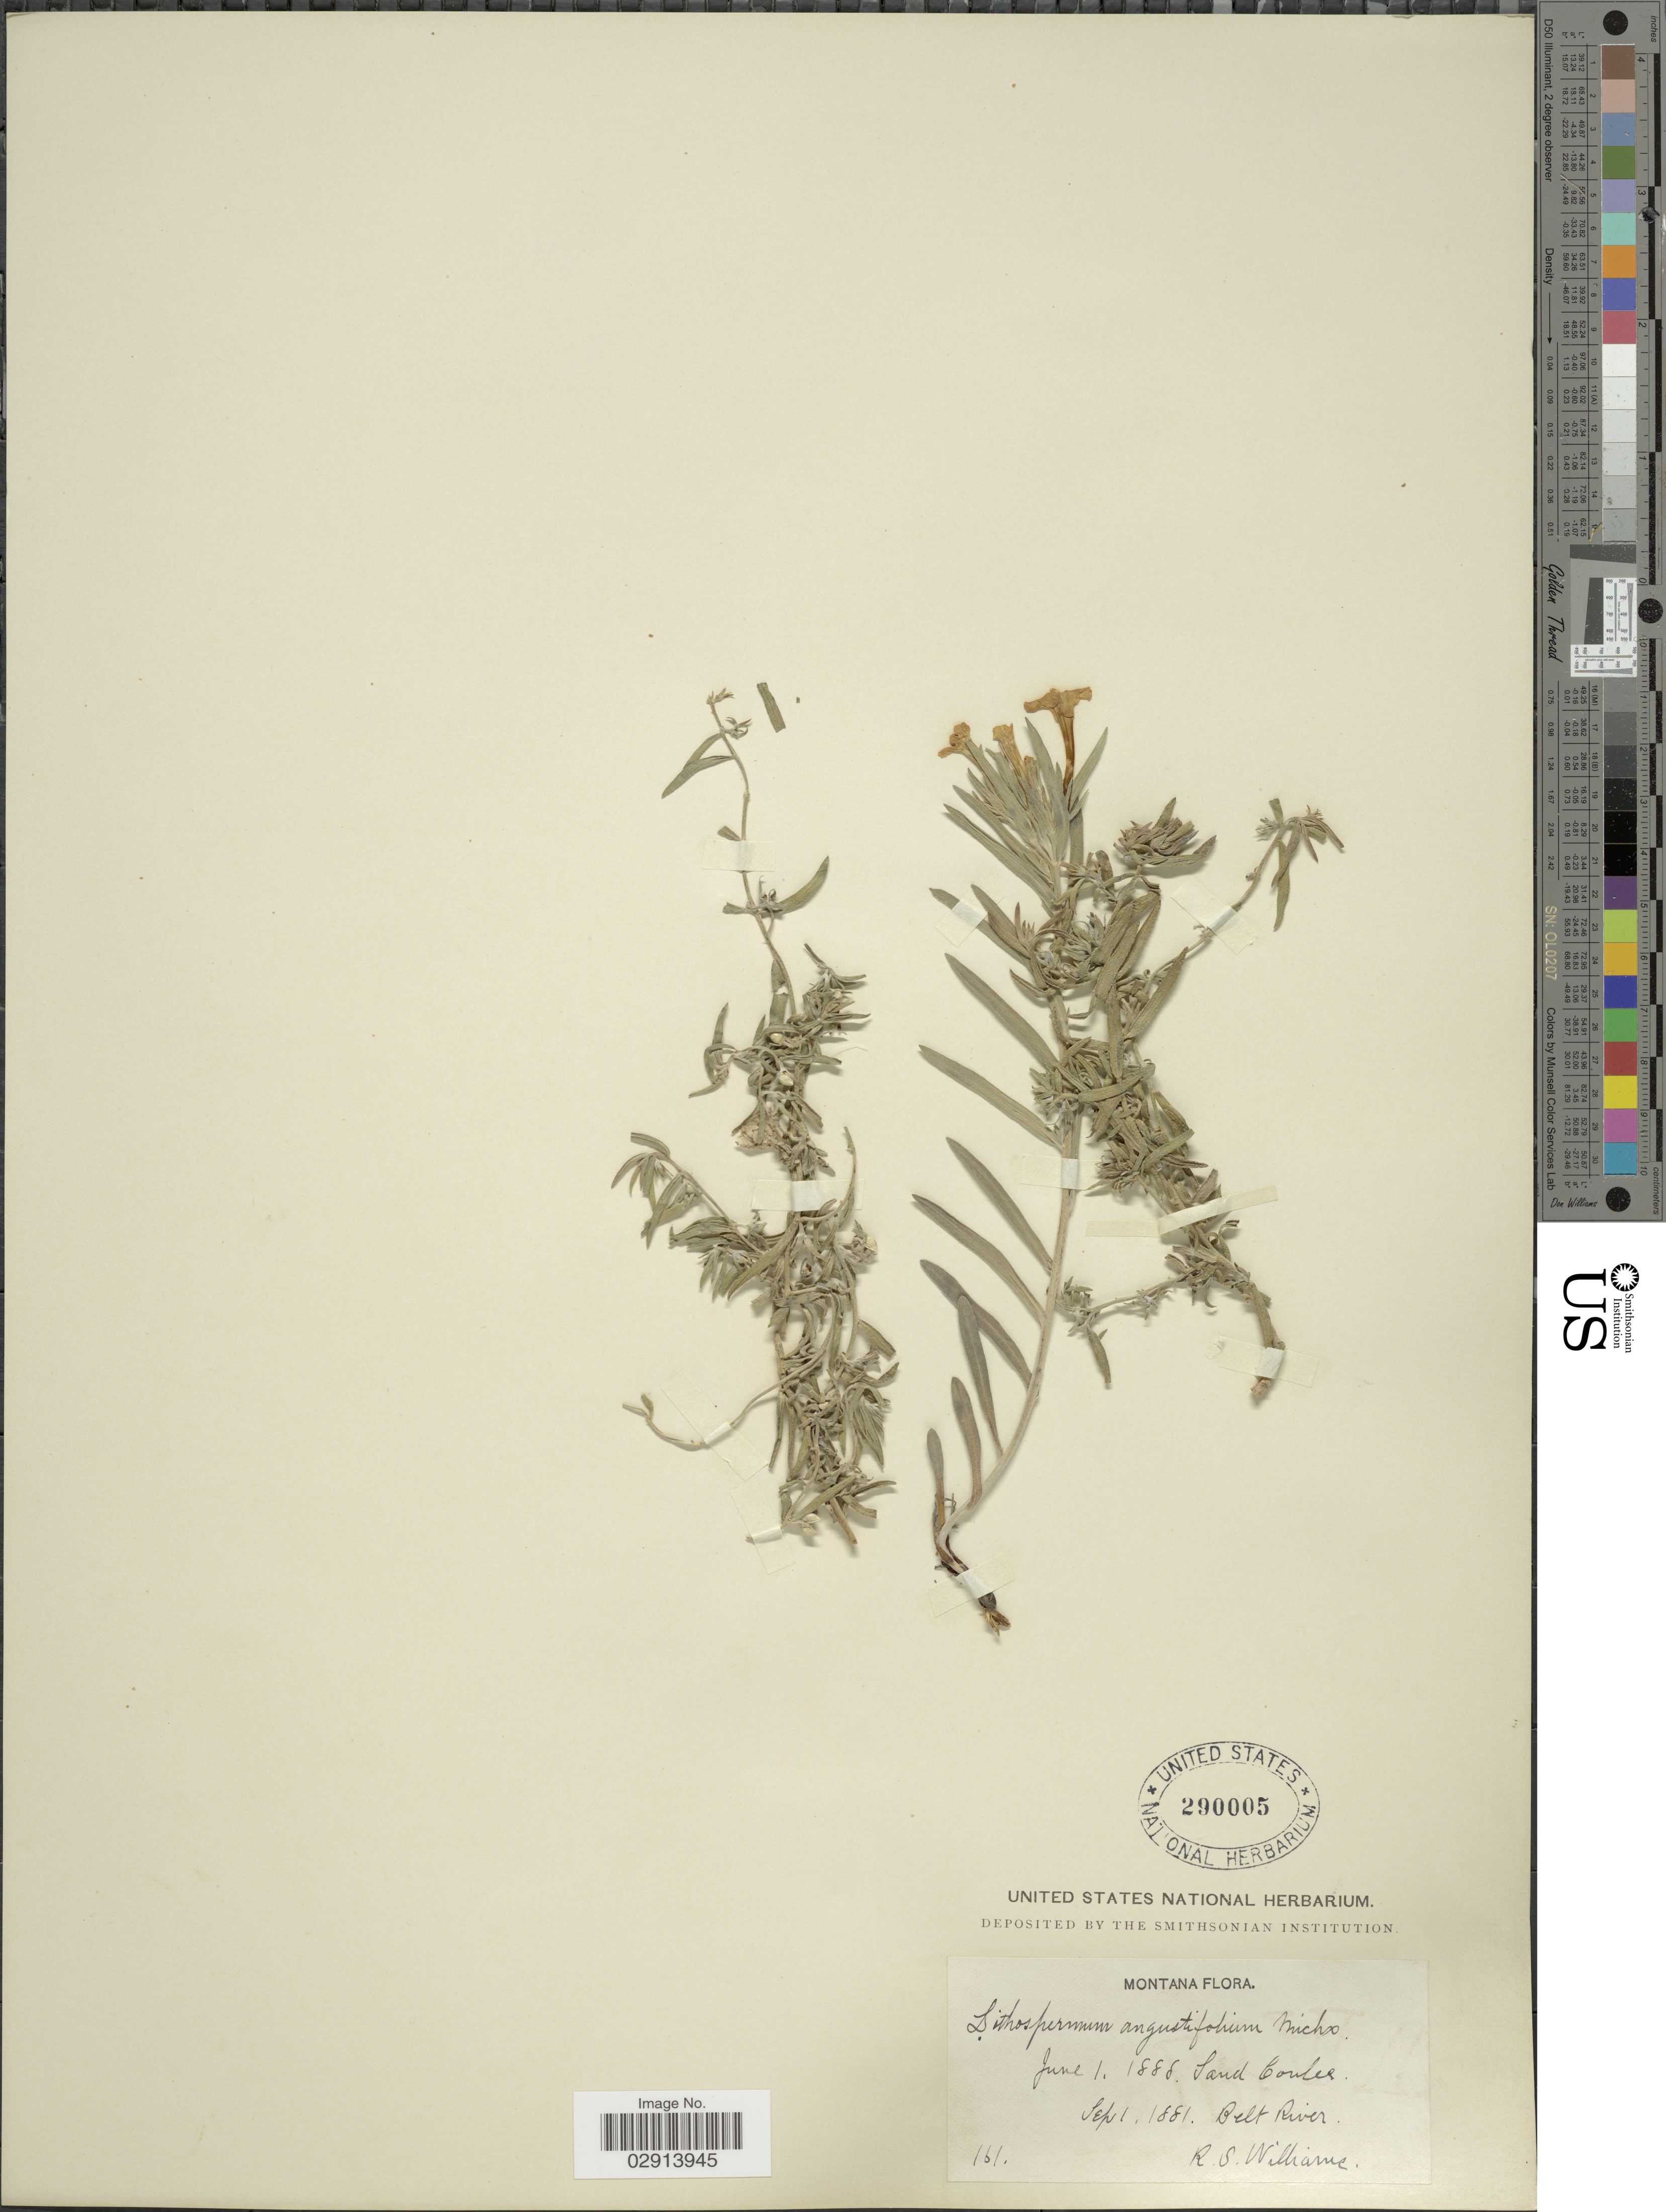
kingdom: Plantae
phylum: Tracheophyta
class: Magnoliopsida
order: Boraginales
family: Boraginaceae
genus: Lithospermum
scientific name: Lithospermum incisum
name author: Lehm.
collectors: R. S. Williams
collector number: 161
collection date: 1881-09-01/1888-06-01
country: United States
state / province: Montana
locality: Sand Coulee. Belt River.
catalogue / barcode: US 290005